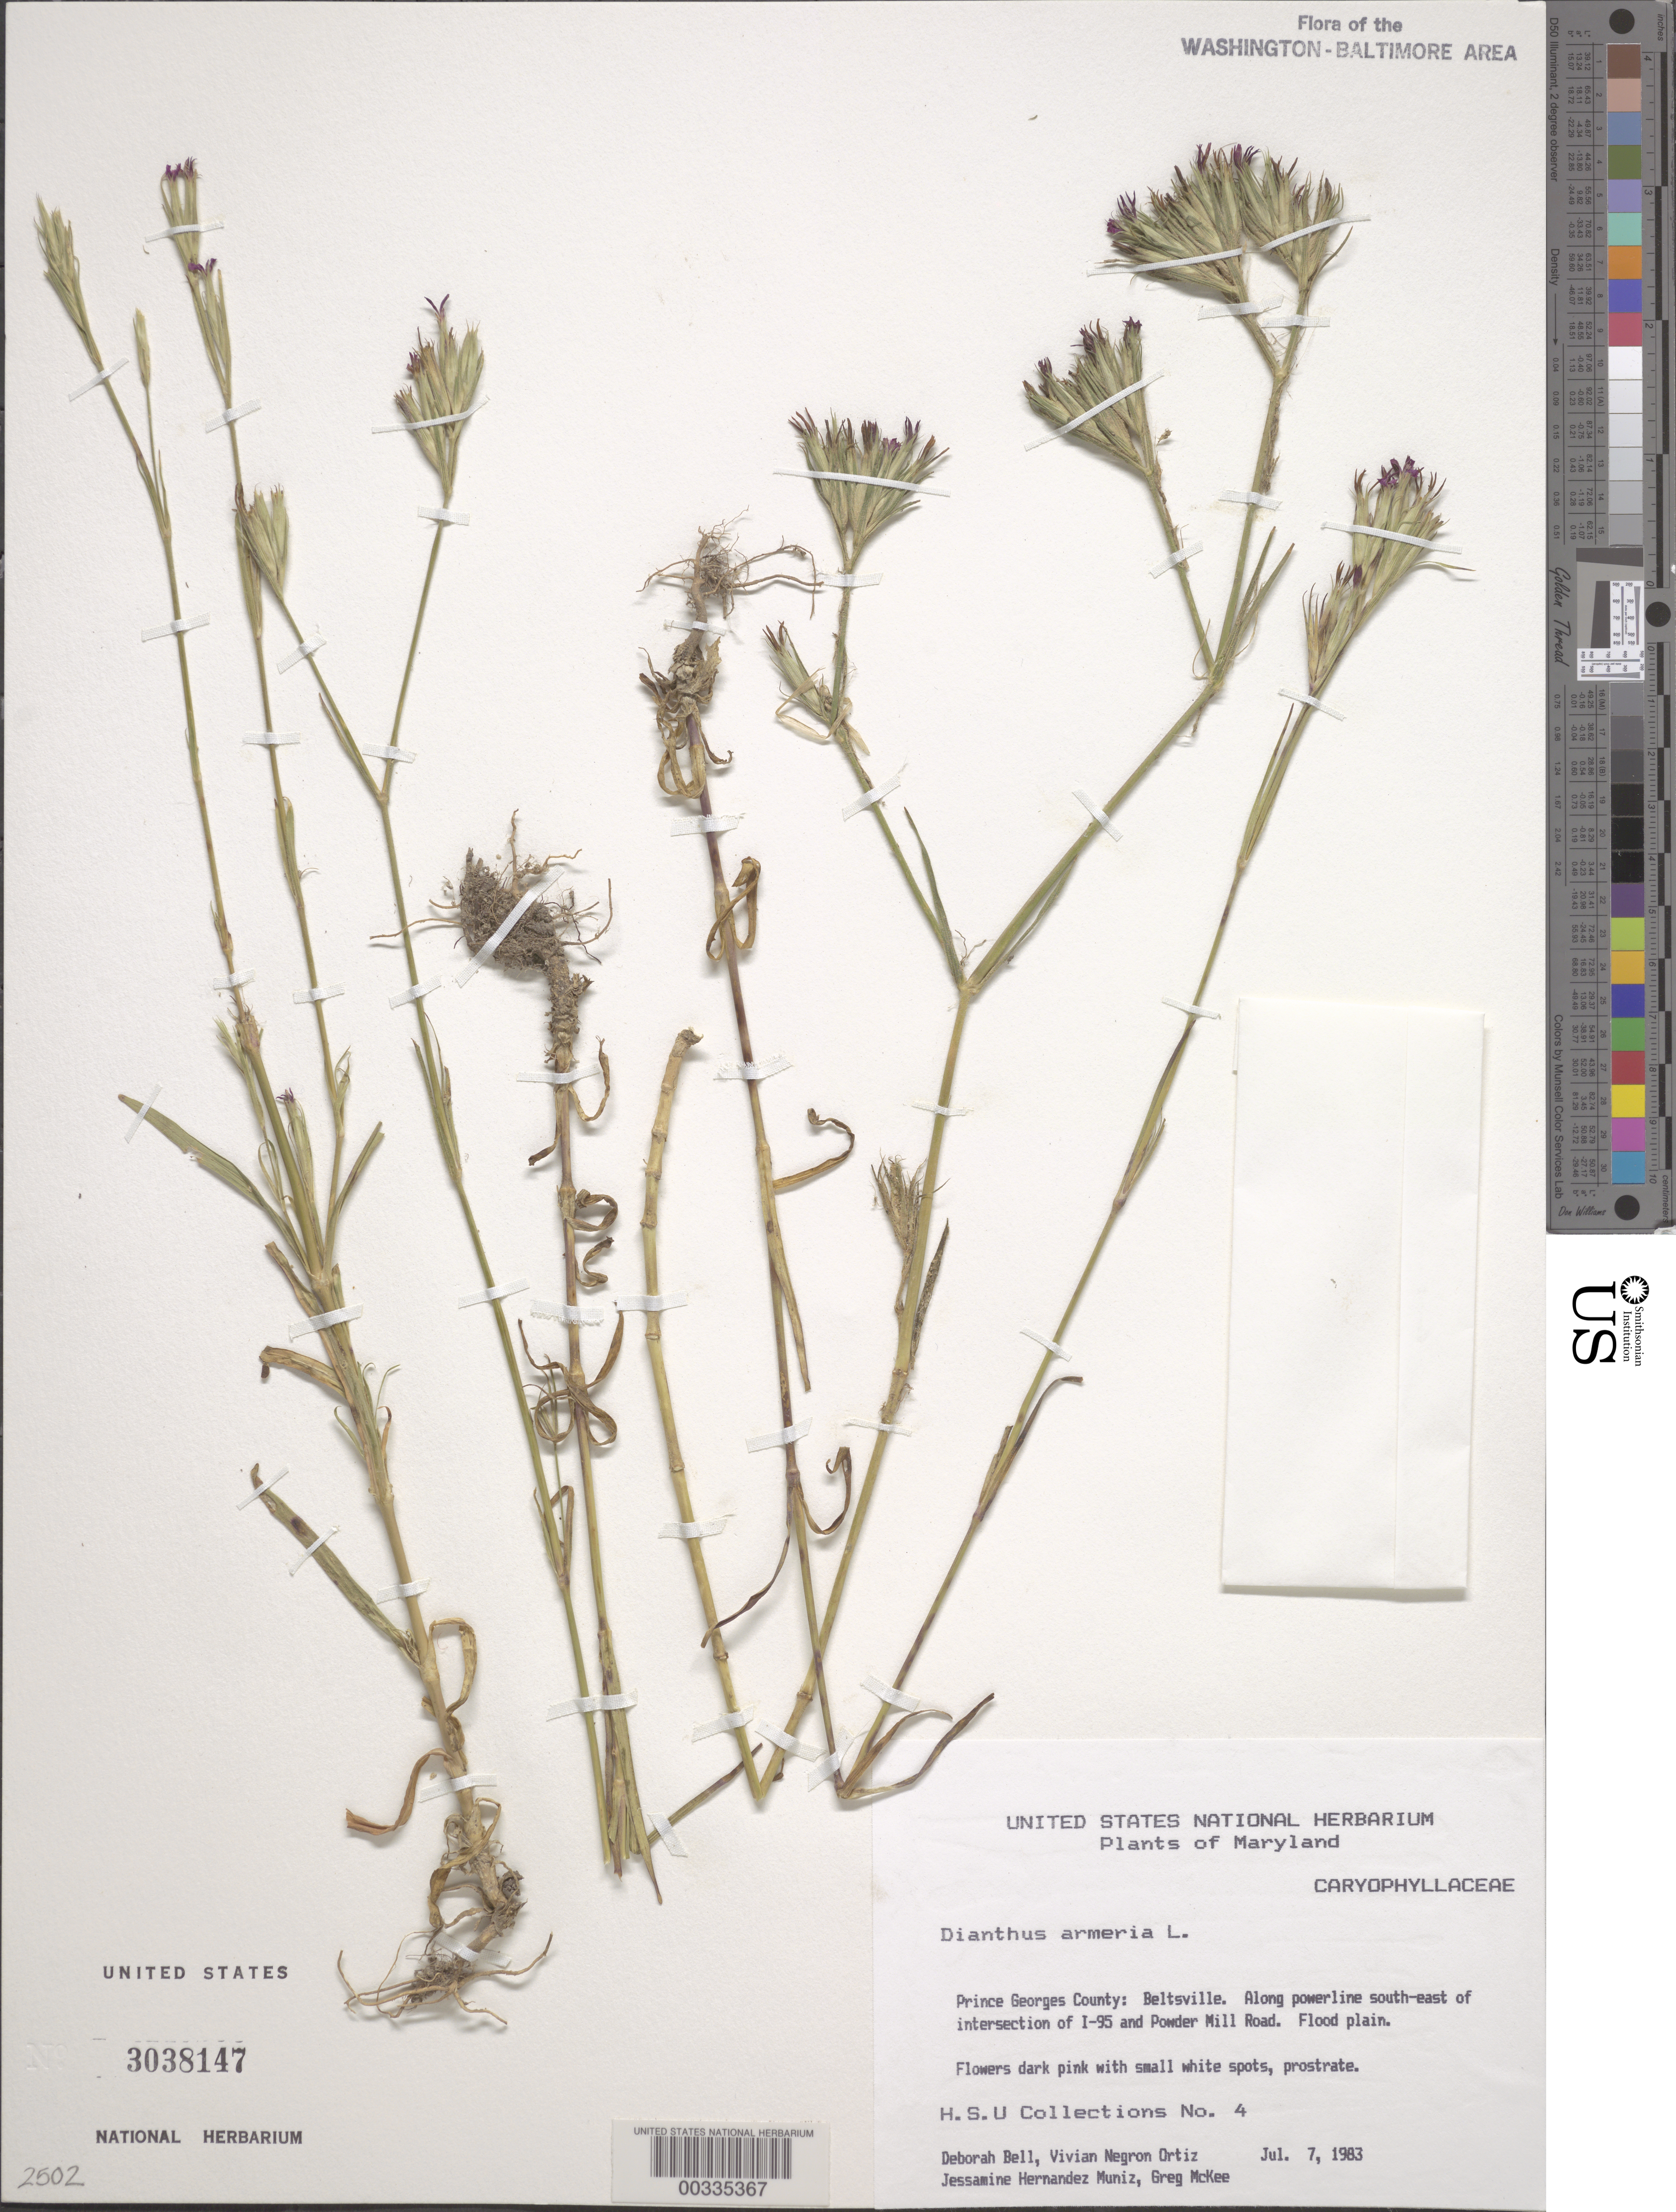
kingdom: Plantae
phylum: Tracheophyta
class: Magnoliopsida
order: Caryophyllales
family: Caryophyllaceae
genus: Dianthus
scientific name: Dianthus armeria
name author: L.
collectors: D. A. Bell, V. Negron, J. Hernandez & G. S. McKee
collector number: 4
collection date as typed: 07 Jul 1983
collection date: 1983-07-07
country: United States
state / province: Maryland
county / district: Prince George's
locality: Beltsville, SE of intersection of I-95 and Powder Mill Road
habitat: Flood plain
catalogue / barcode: US 3038147